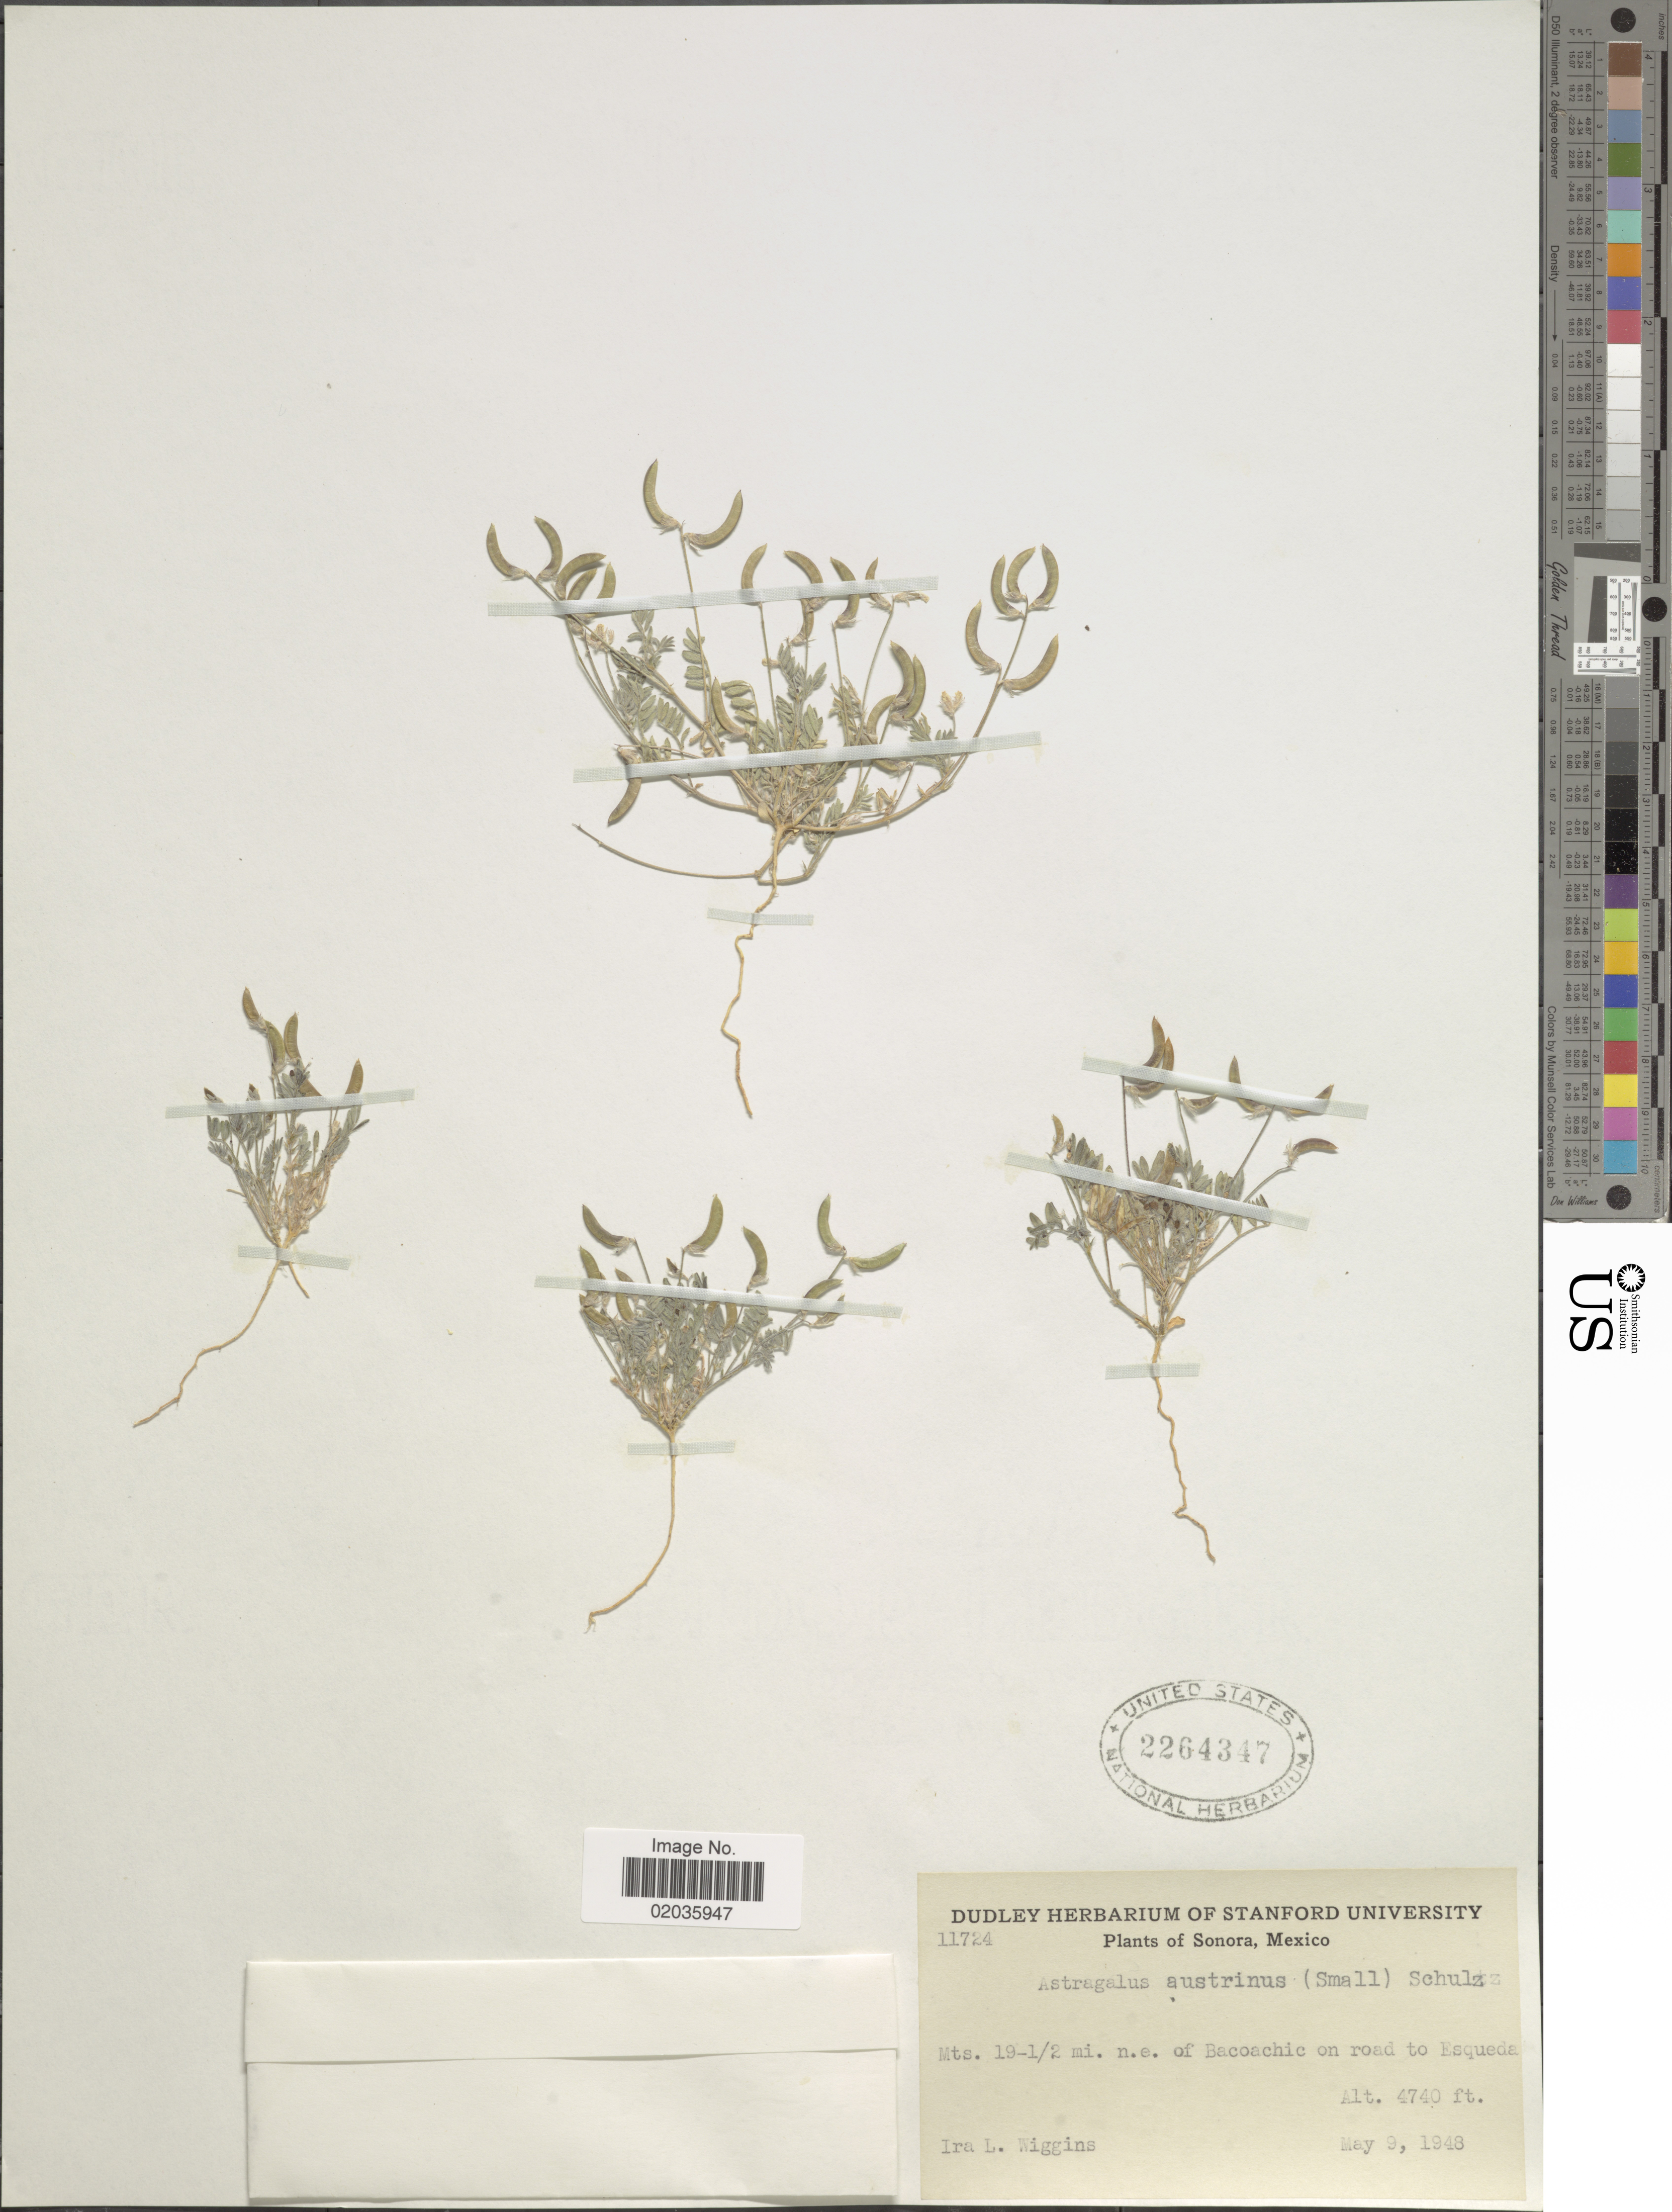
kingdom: Plantae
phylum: Tracheophyta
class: Magnoliopsida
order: Fabales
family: Fabaceae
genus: Astragalus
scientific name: Astragalus austrinus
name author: (Small) O.E. Schulz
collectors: I. L. Wiggins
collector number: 11724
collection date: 1948-05-09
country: Mexico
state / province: Sonora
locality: Sonora, Mexico, Mts. 19-1/2 mi n.e. of Bacoachic on road to Esqueda.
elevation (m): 1445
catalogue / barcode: US 2264347